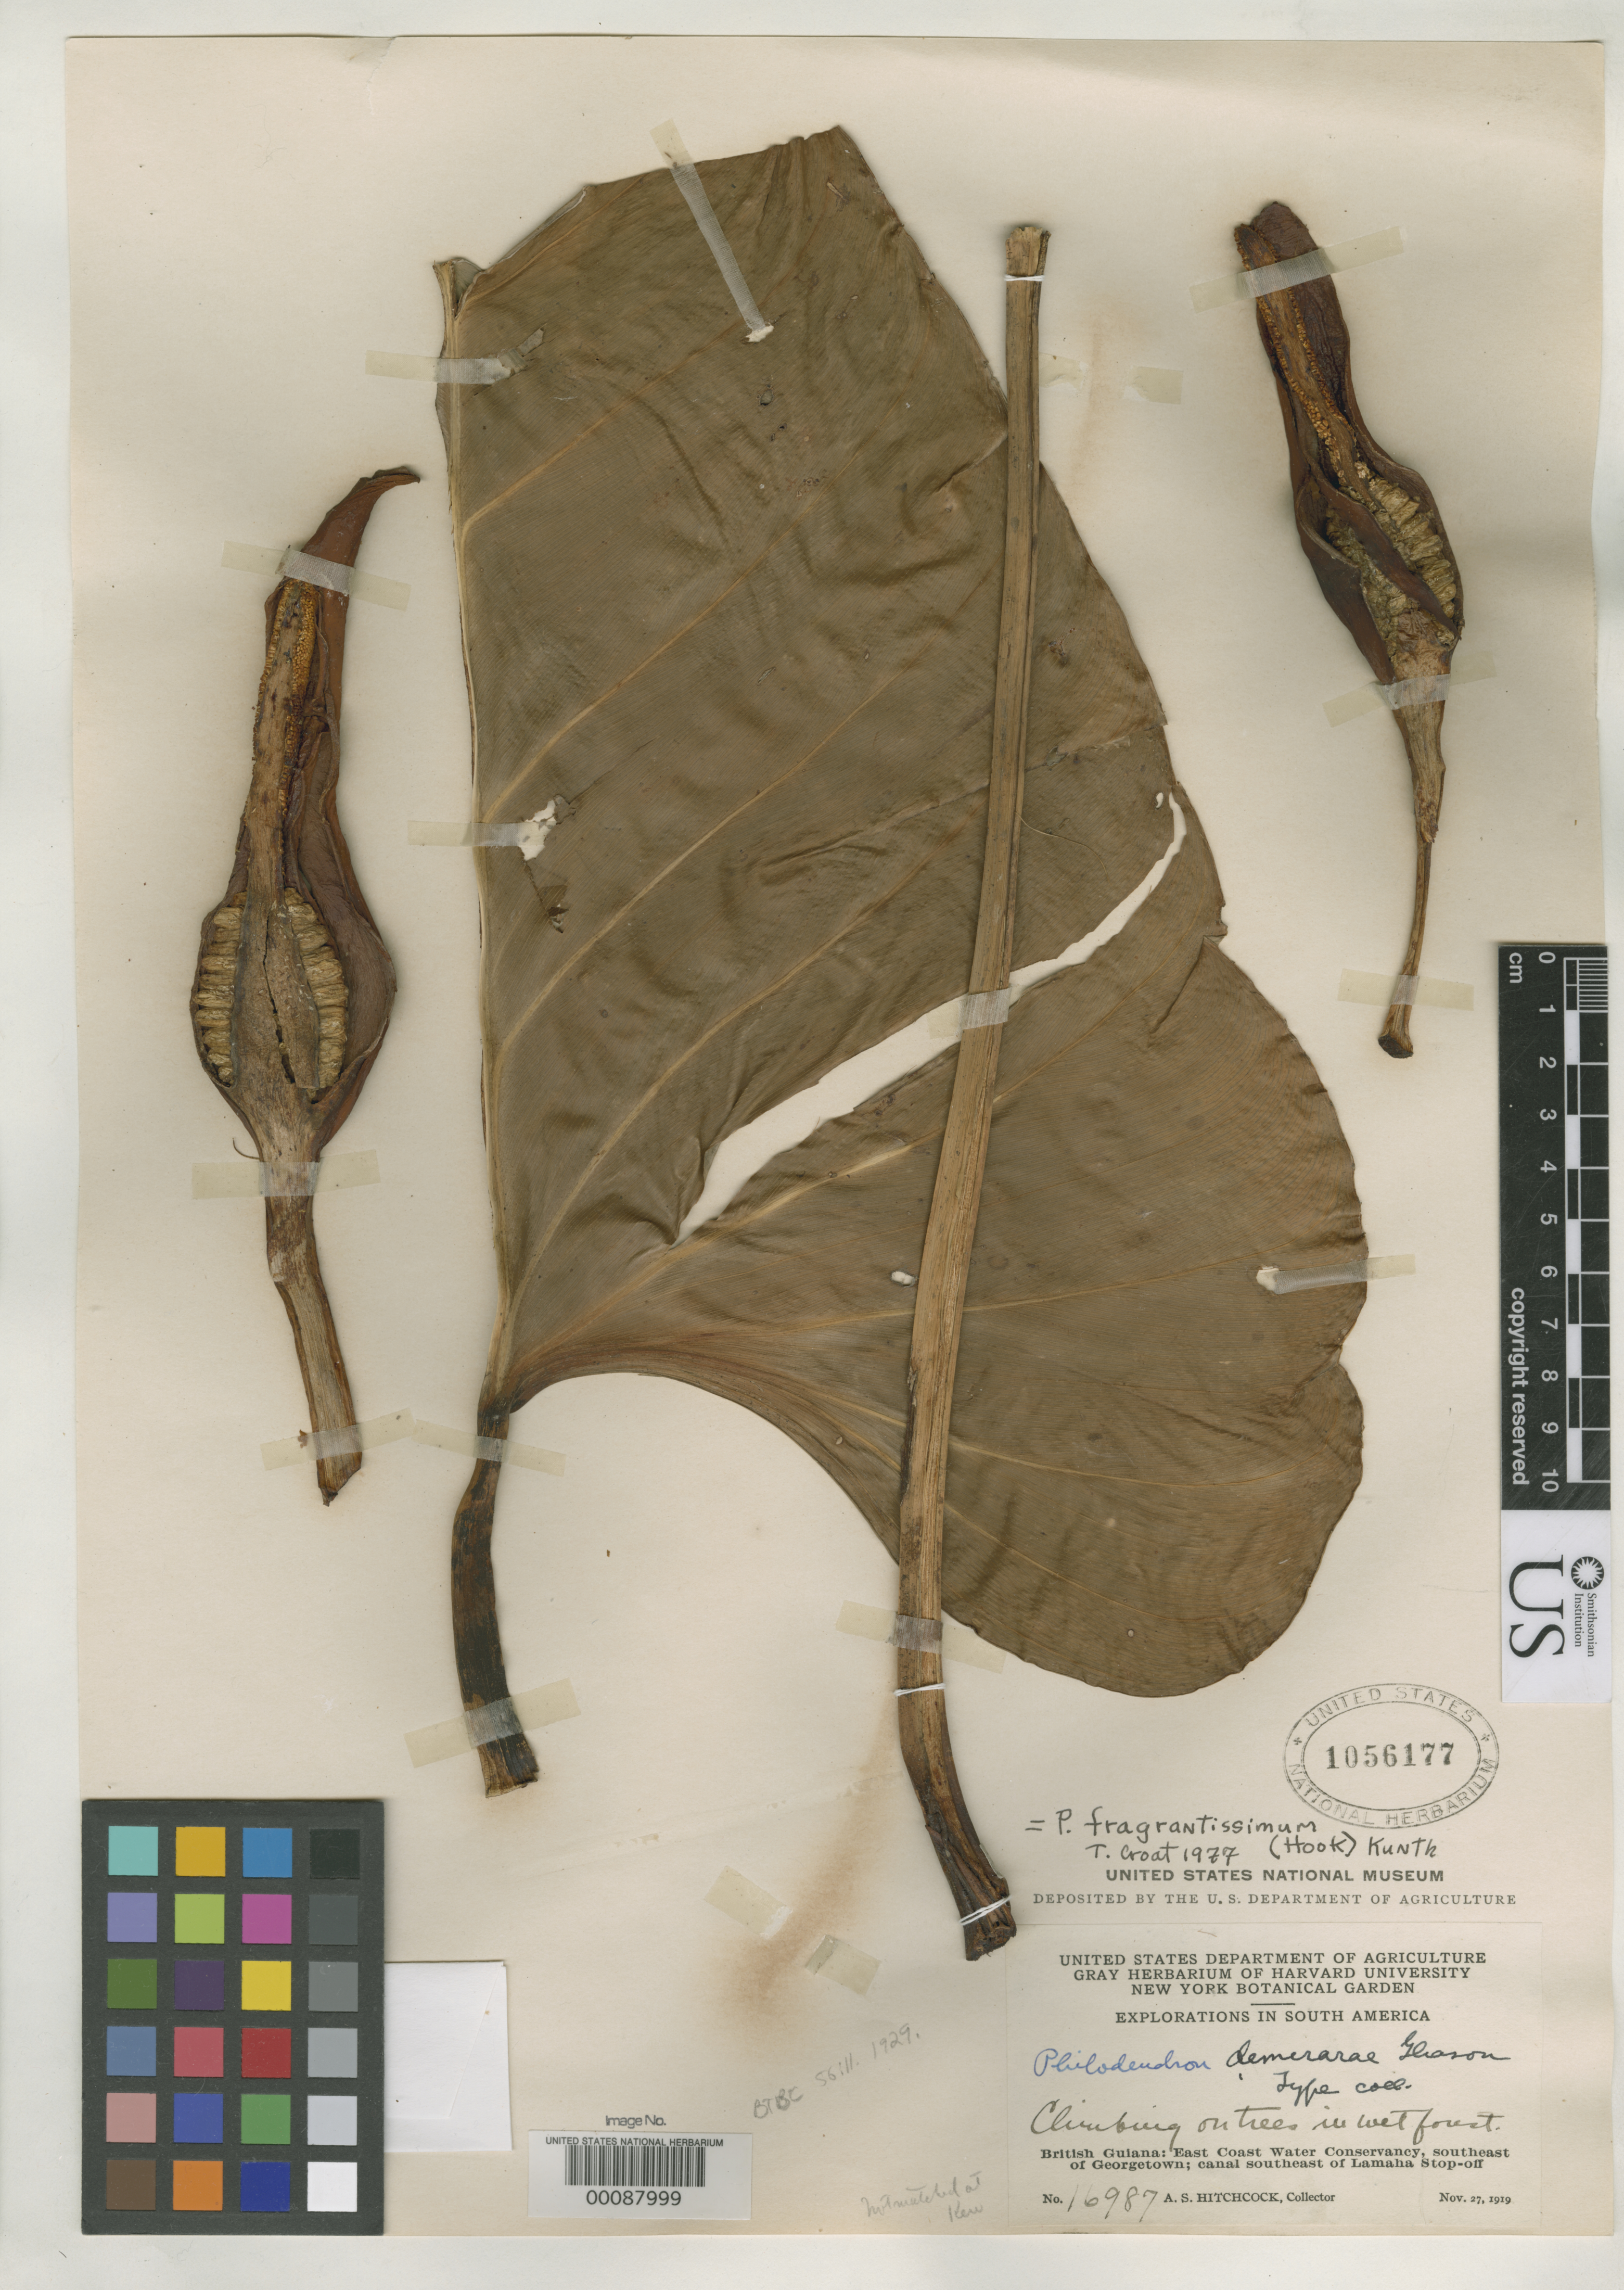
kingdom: Plantae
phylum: Tracheophyta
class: Liliopsida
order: Alismatales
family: Araceae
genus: Philodendron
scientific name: Philodendron demerarae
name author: Gleason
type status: Isotype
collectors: A. S. Hitchcock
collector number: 16987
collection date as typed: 27 Nov 1919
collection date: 1919-11-27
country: Guyana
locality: East coast water conservancy, SE of Georgetown, canal SE of Lamaha stop-off.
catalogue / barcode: US 1056177